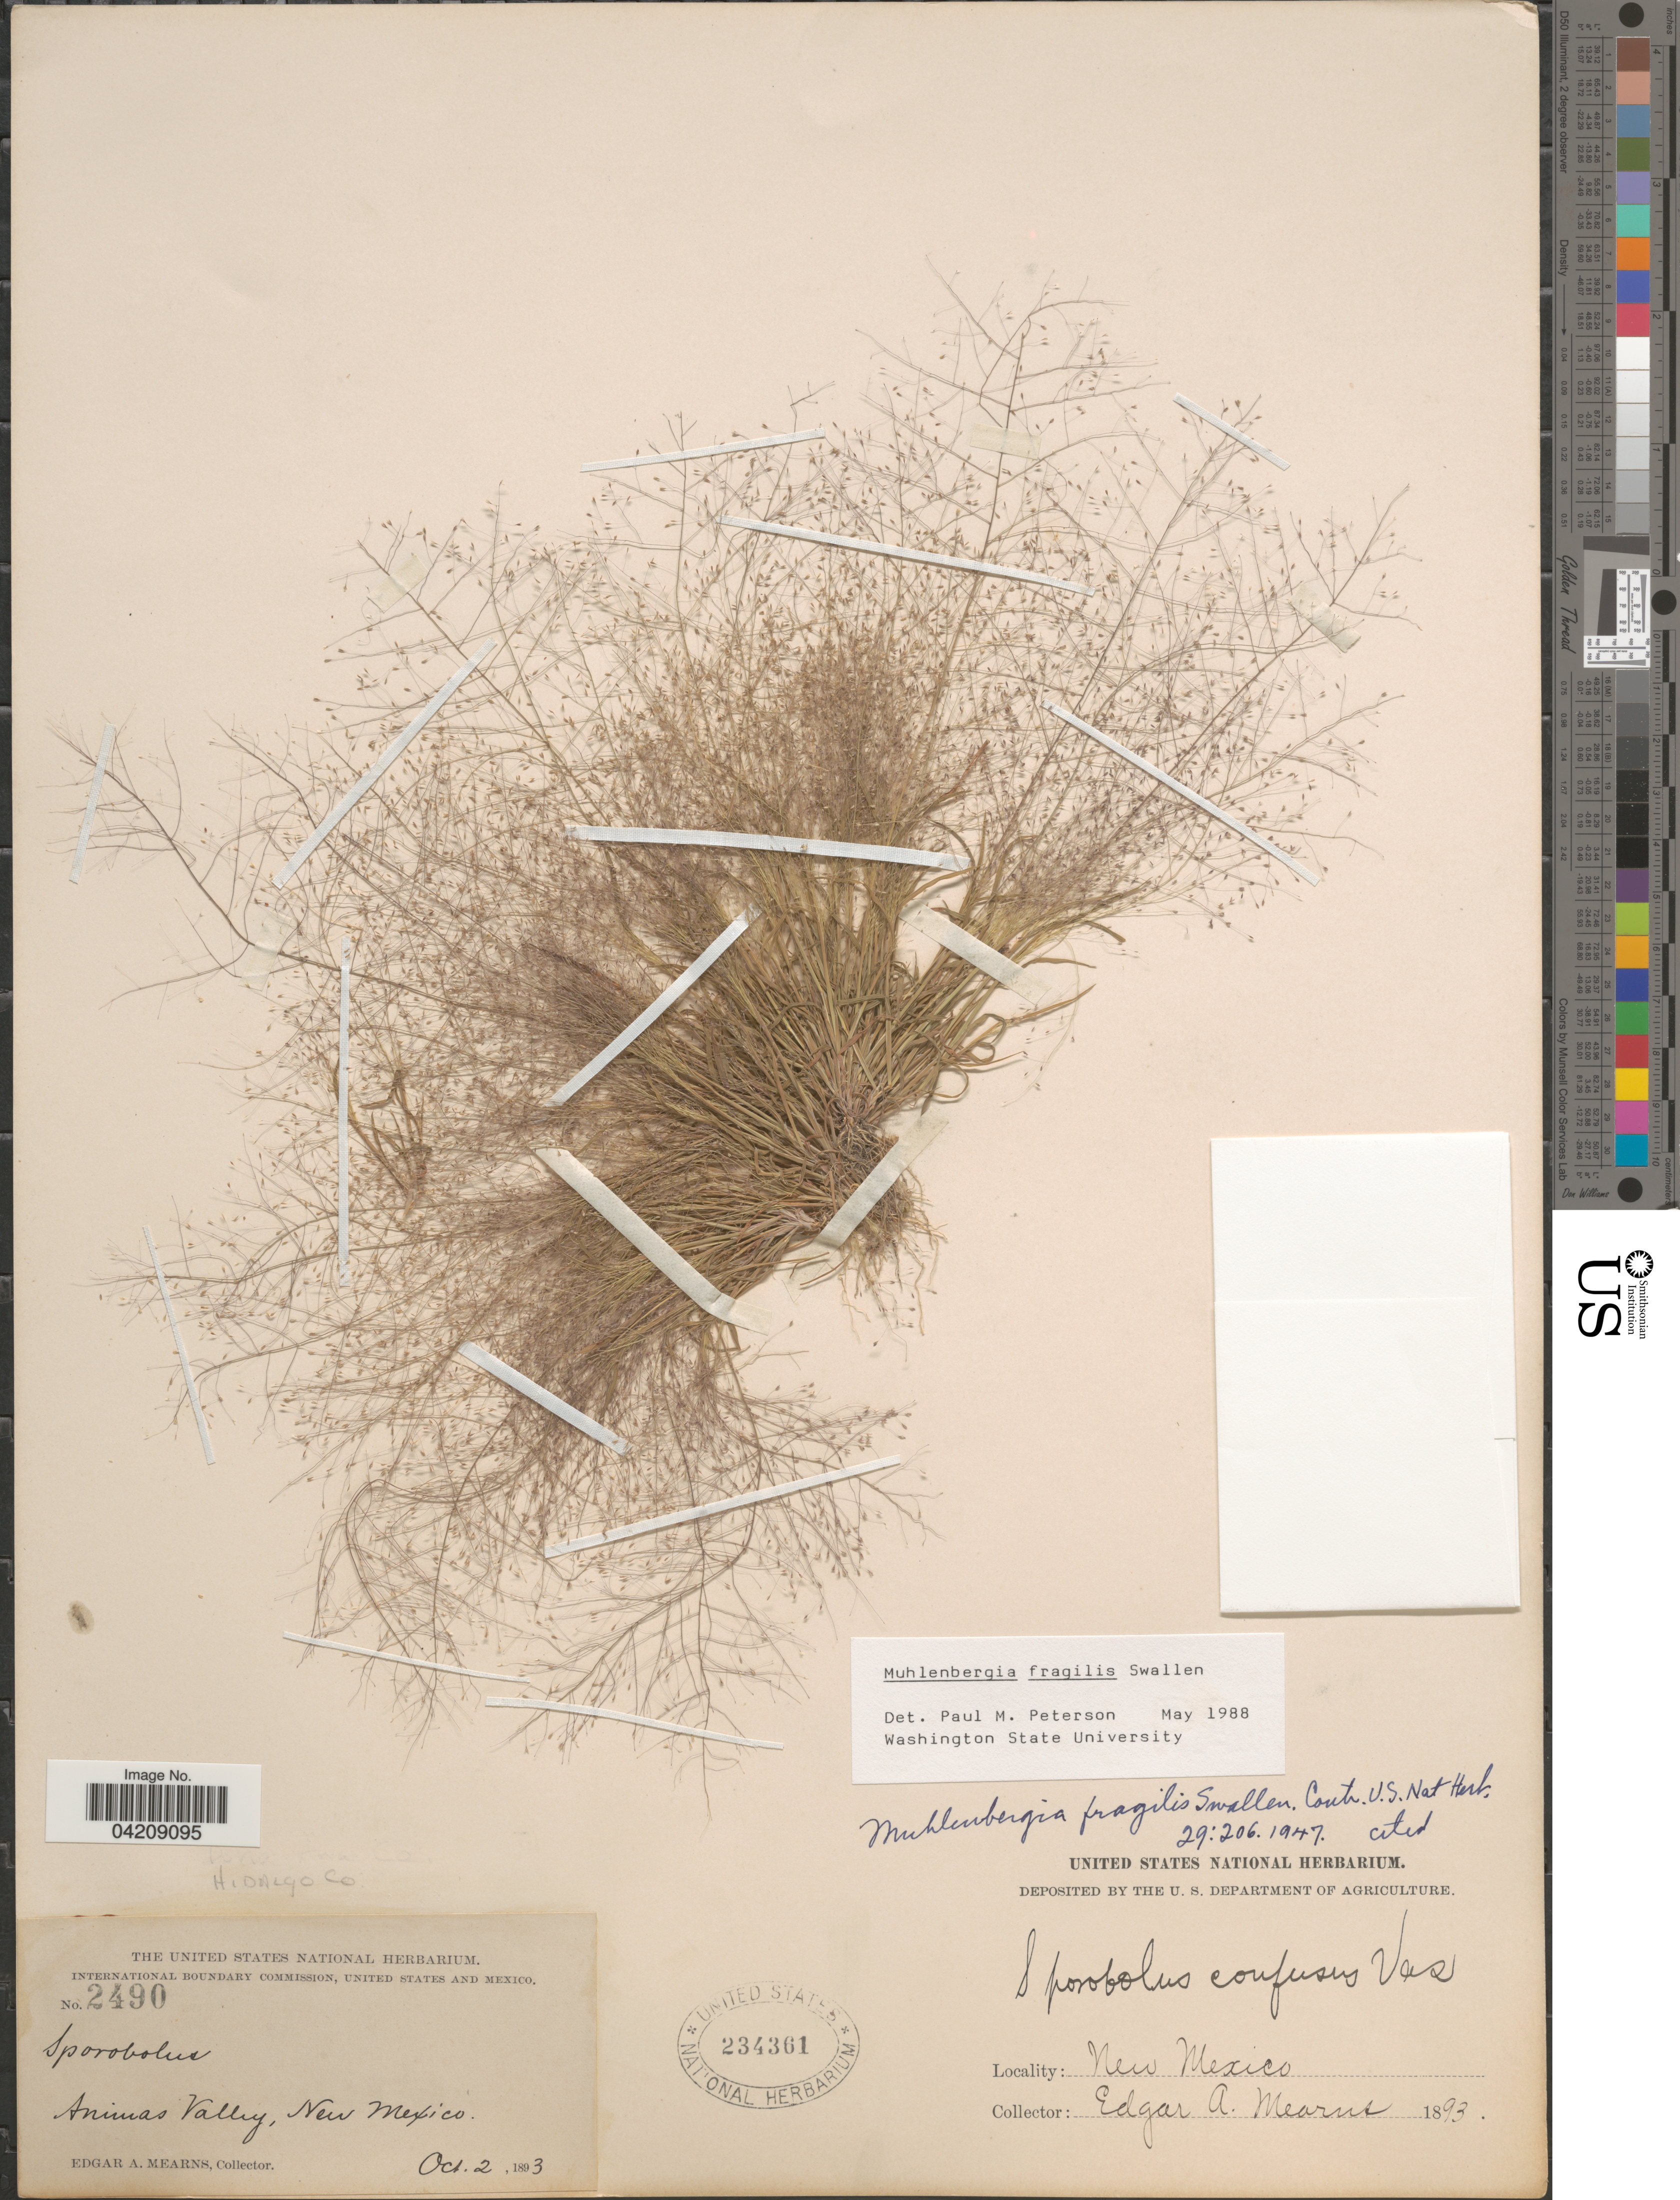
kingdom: Plantae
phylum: Tracheophyta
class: Liliopsida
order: Poales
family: Poaceae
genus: Muhlenbergia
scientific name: Muhlenbergia fragilis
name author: Swallen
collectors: E. A. Mearns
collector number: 3490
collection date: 1893-10-02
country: United States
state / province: New Mexico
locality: Hidalgo Co. Animas Valley.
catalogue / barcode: US 234361